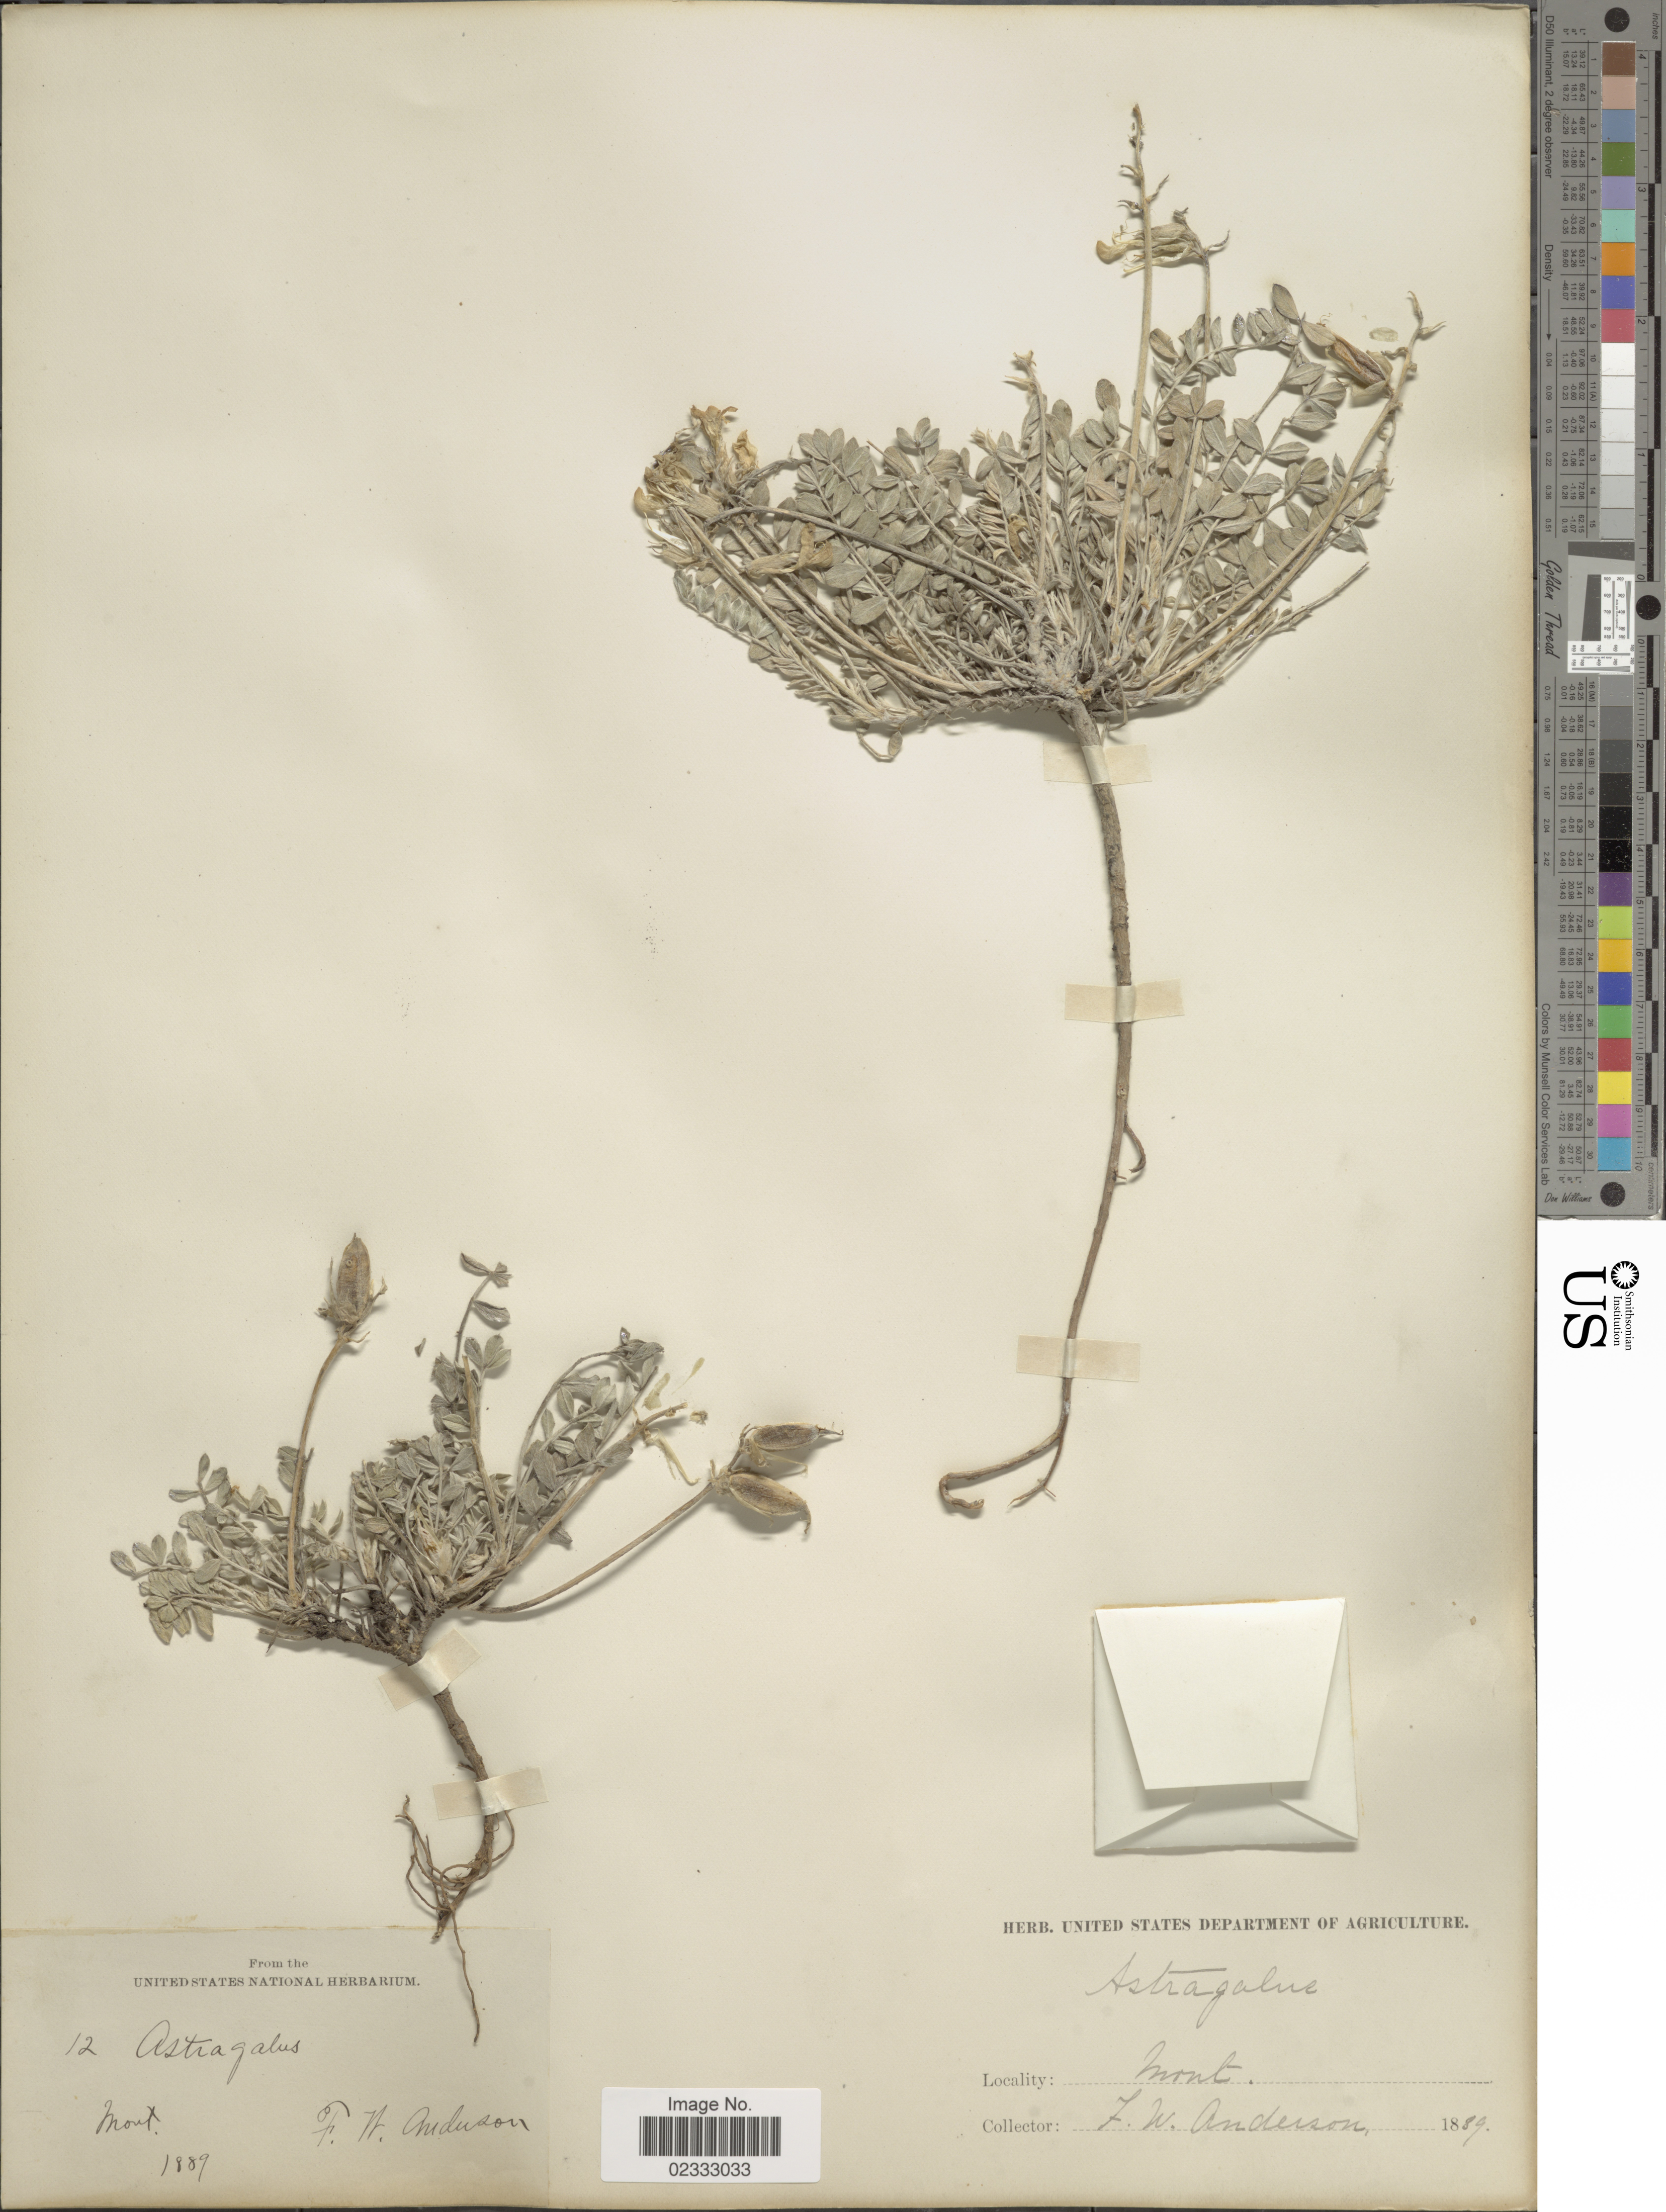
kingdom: Plantae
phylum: Tracheophyta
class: Magnoliopsida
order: Fabales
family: Fabaceae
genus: Astragalus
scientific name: Astragalus missouriensis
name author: Nutt.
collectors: F. W. Anderson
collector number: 12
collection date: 1889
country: United States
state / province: Montana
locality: Mont